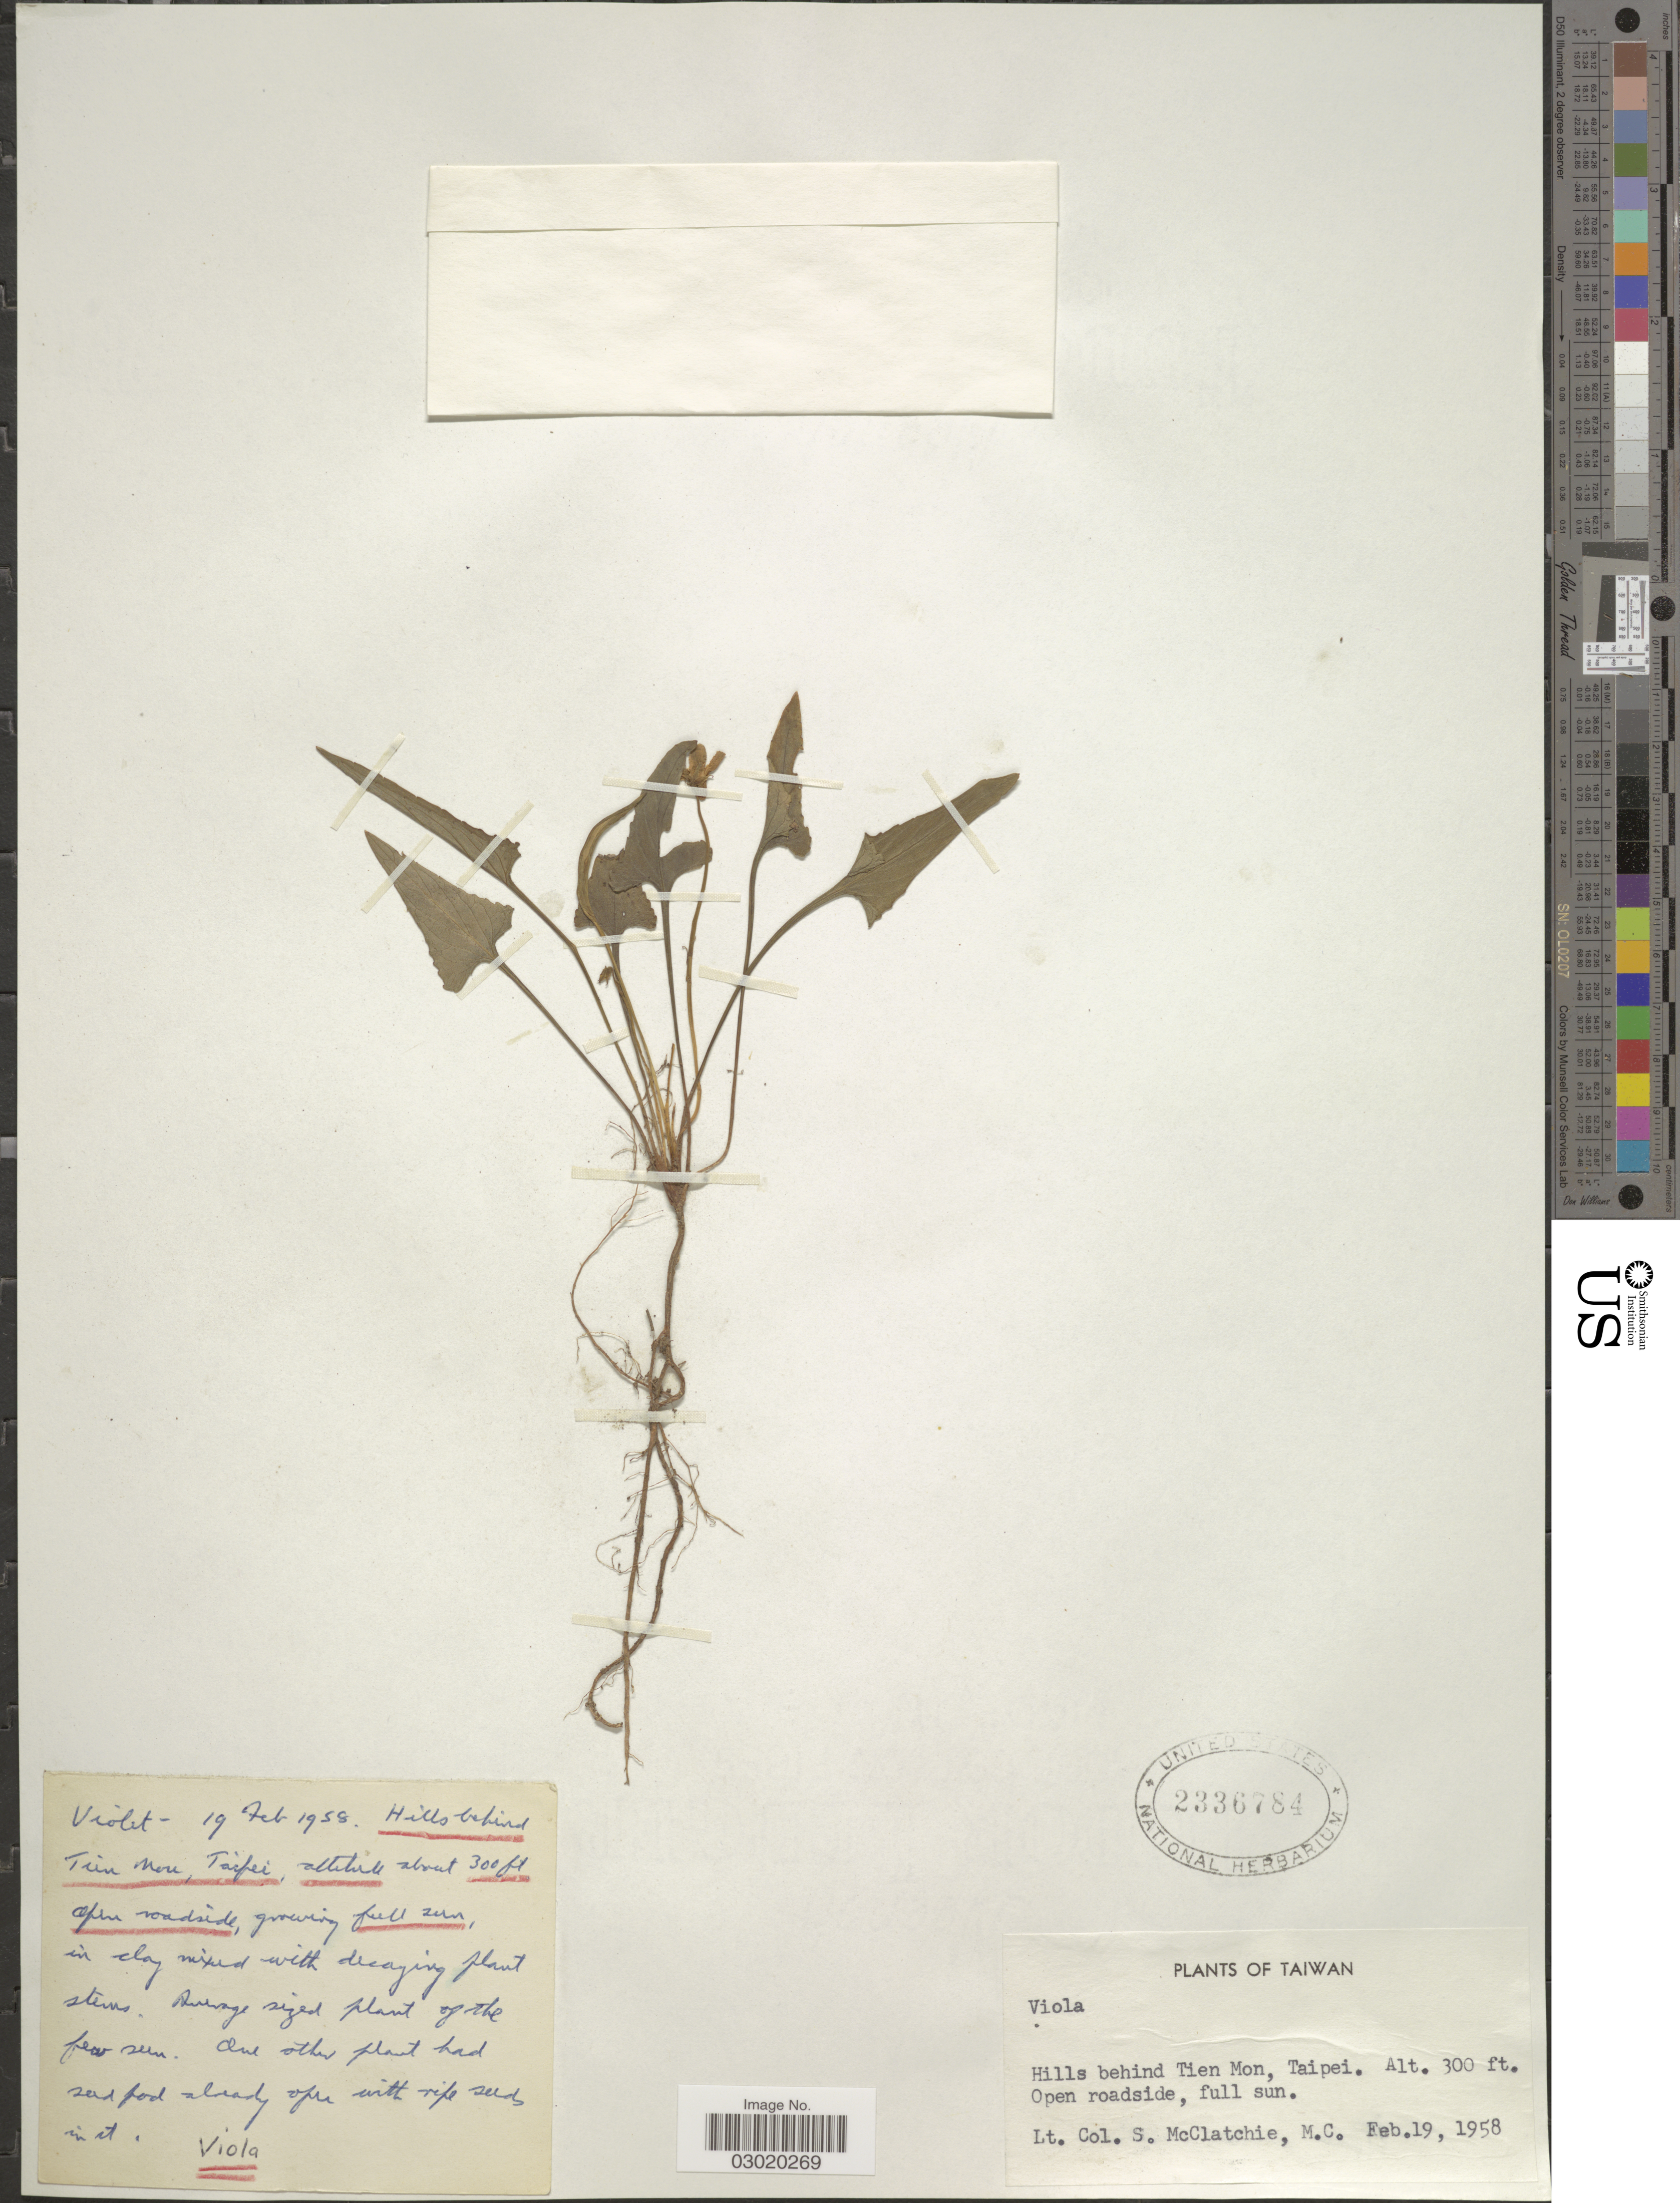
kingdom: Plantae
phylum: Tracheophyta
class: Magnoliopsida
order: Malpighiales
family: Violaceae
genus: Viola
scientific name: Viola sp.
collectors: S. McClatchie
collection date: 1958-02-19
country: Taiwan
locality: Hills behind Tien Mon, Taipei, Open roadside.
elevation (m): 91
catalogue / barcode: US 2336784